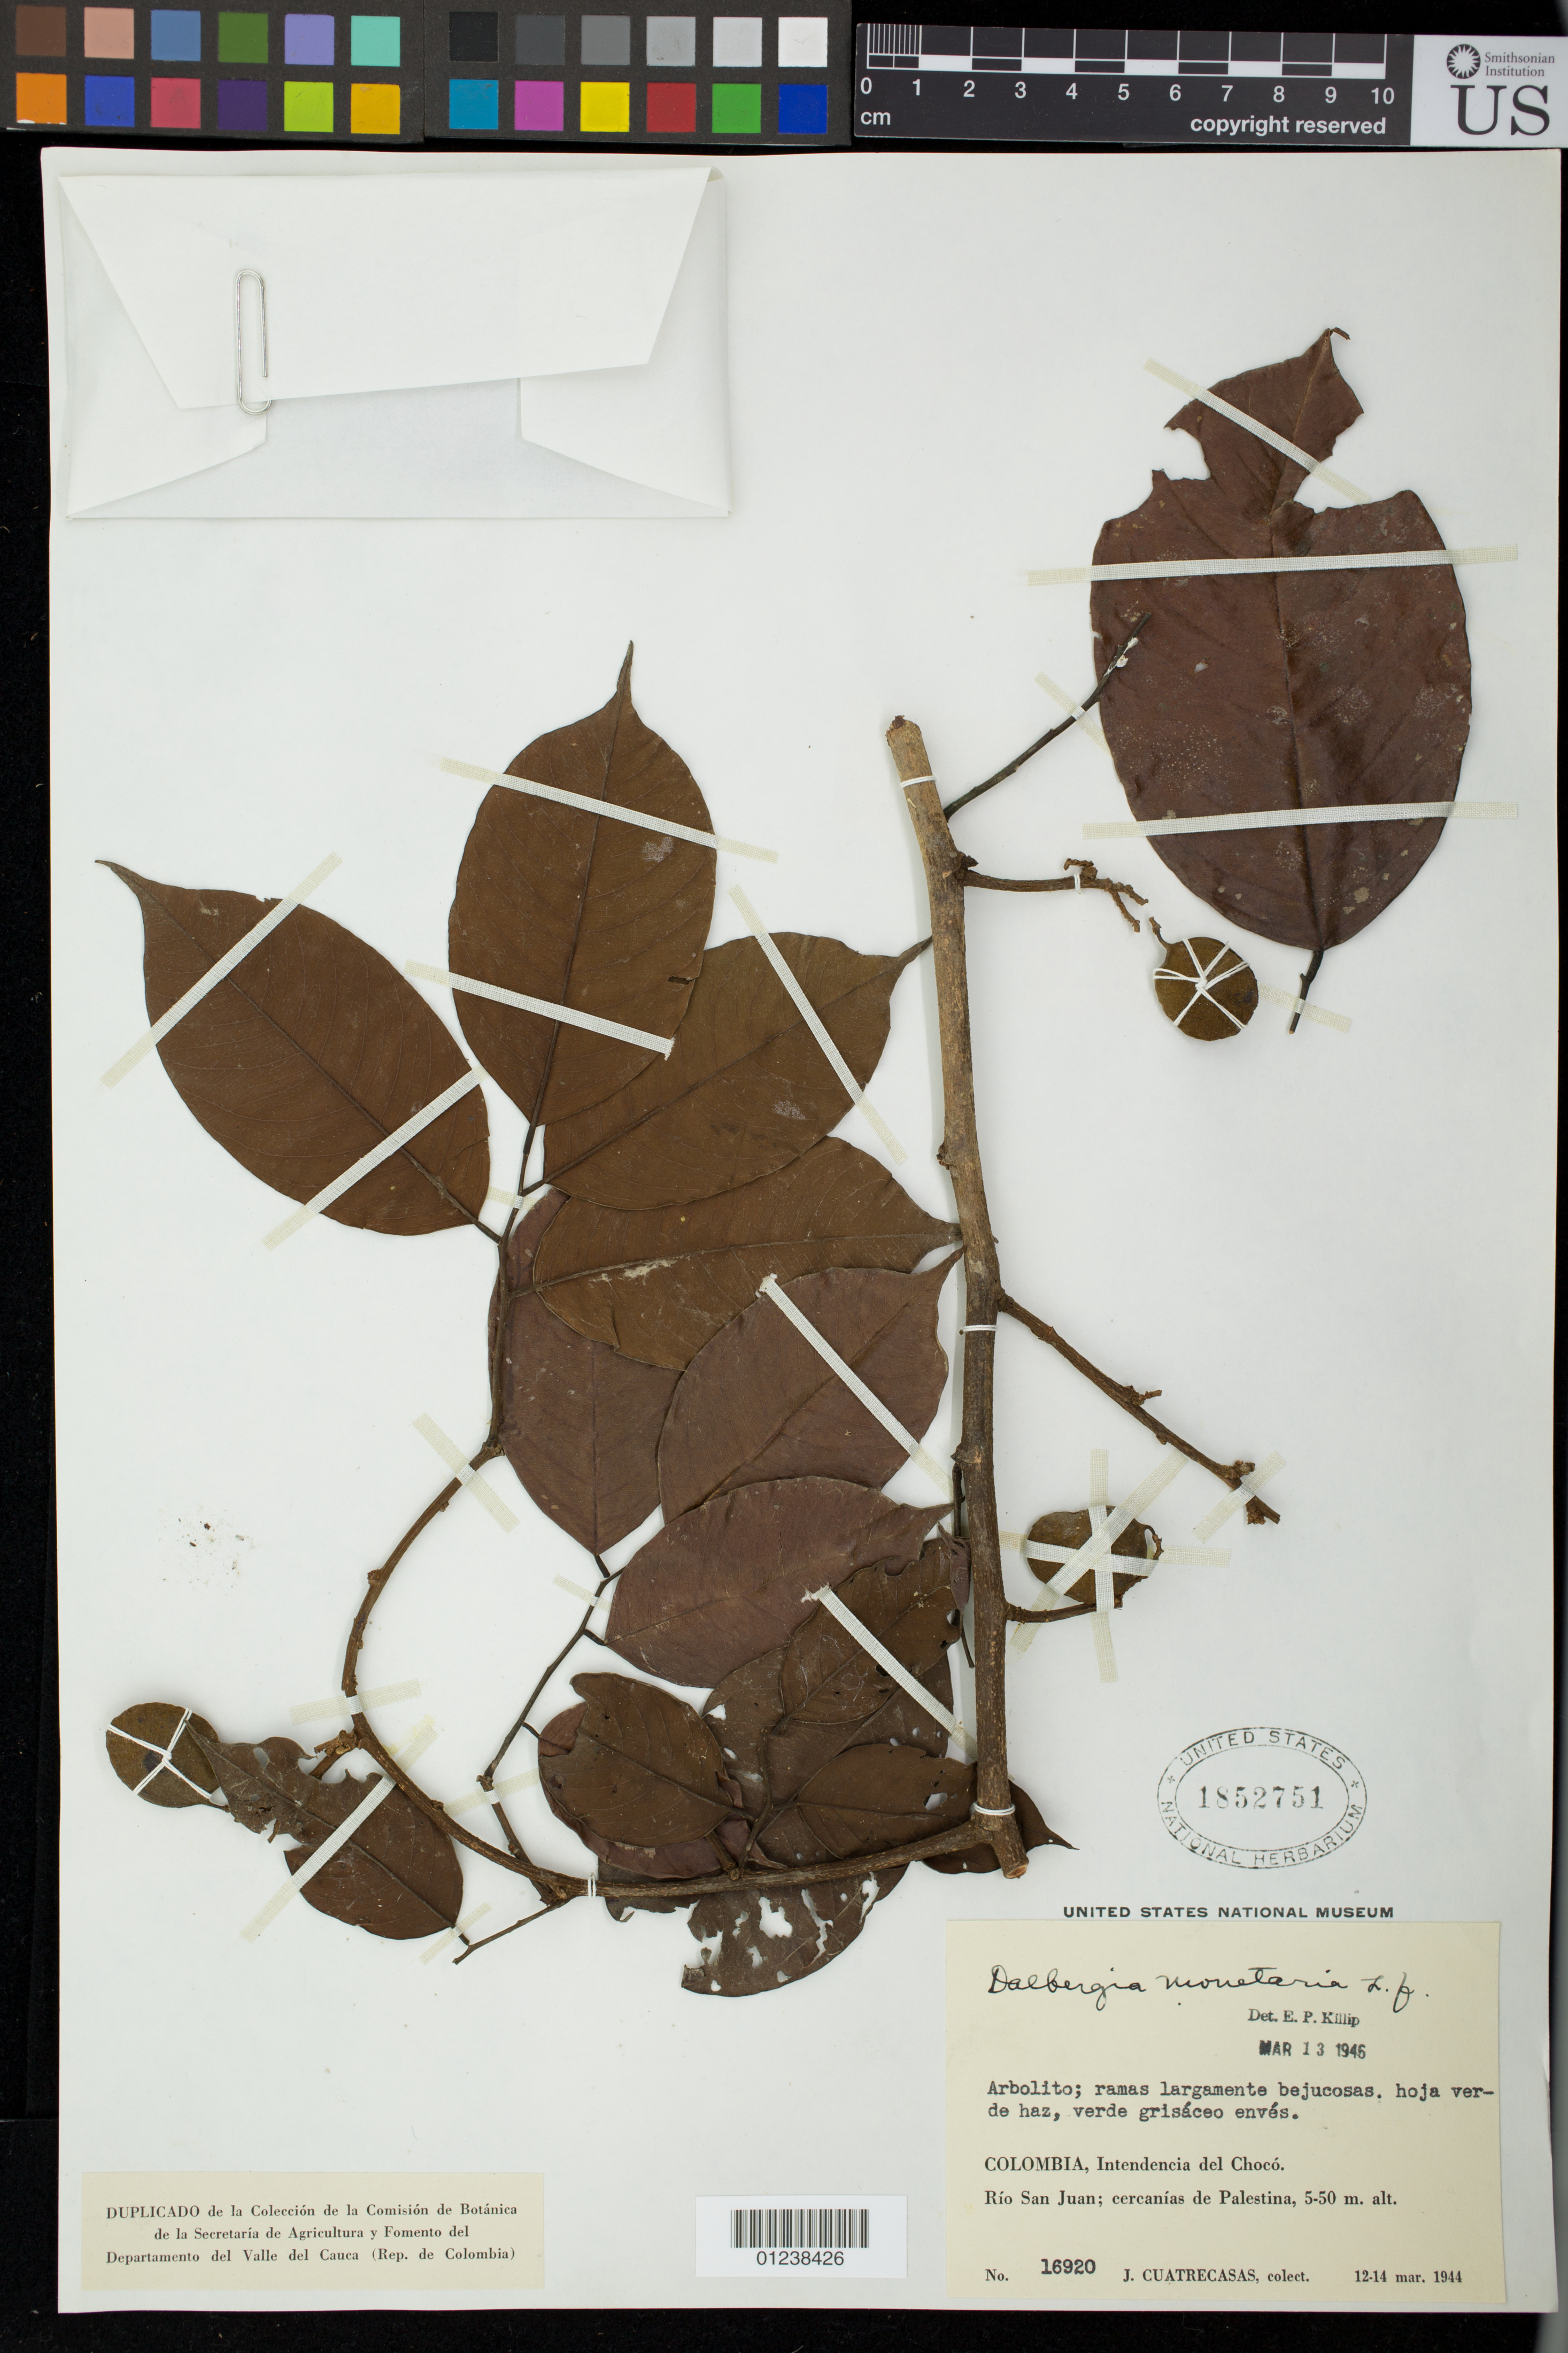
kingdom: Plantae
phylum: Tracheophyta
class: Magnoliopsida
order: Fabales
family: Fabaceae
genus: Dalbergia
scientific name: Dalbergia monetaria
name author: L. f.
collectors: J. Cuatrecasas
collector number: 16920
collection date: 1944-03-12/1944-03-14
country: Colombia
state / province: Choco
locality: Rio San Juan; cercanias de Palestina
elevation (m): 5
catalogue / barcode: US 1852751